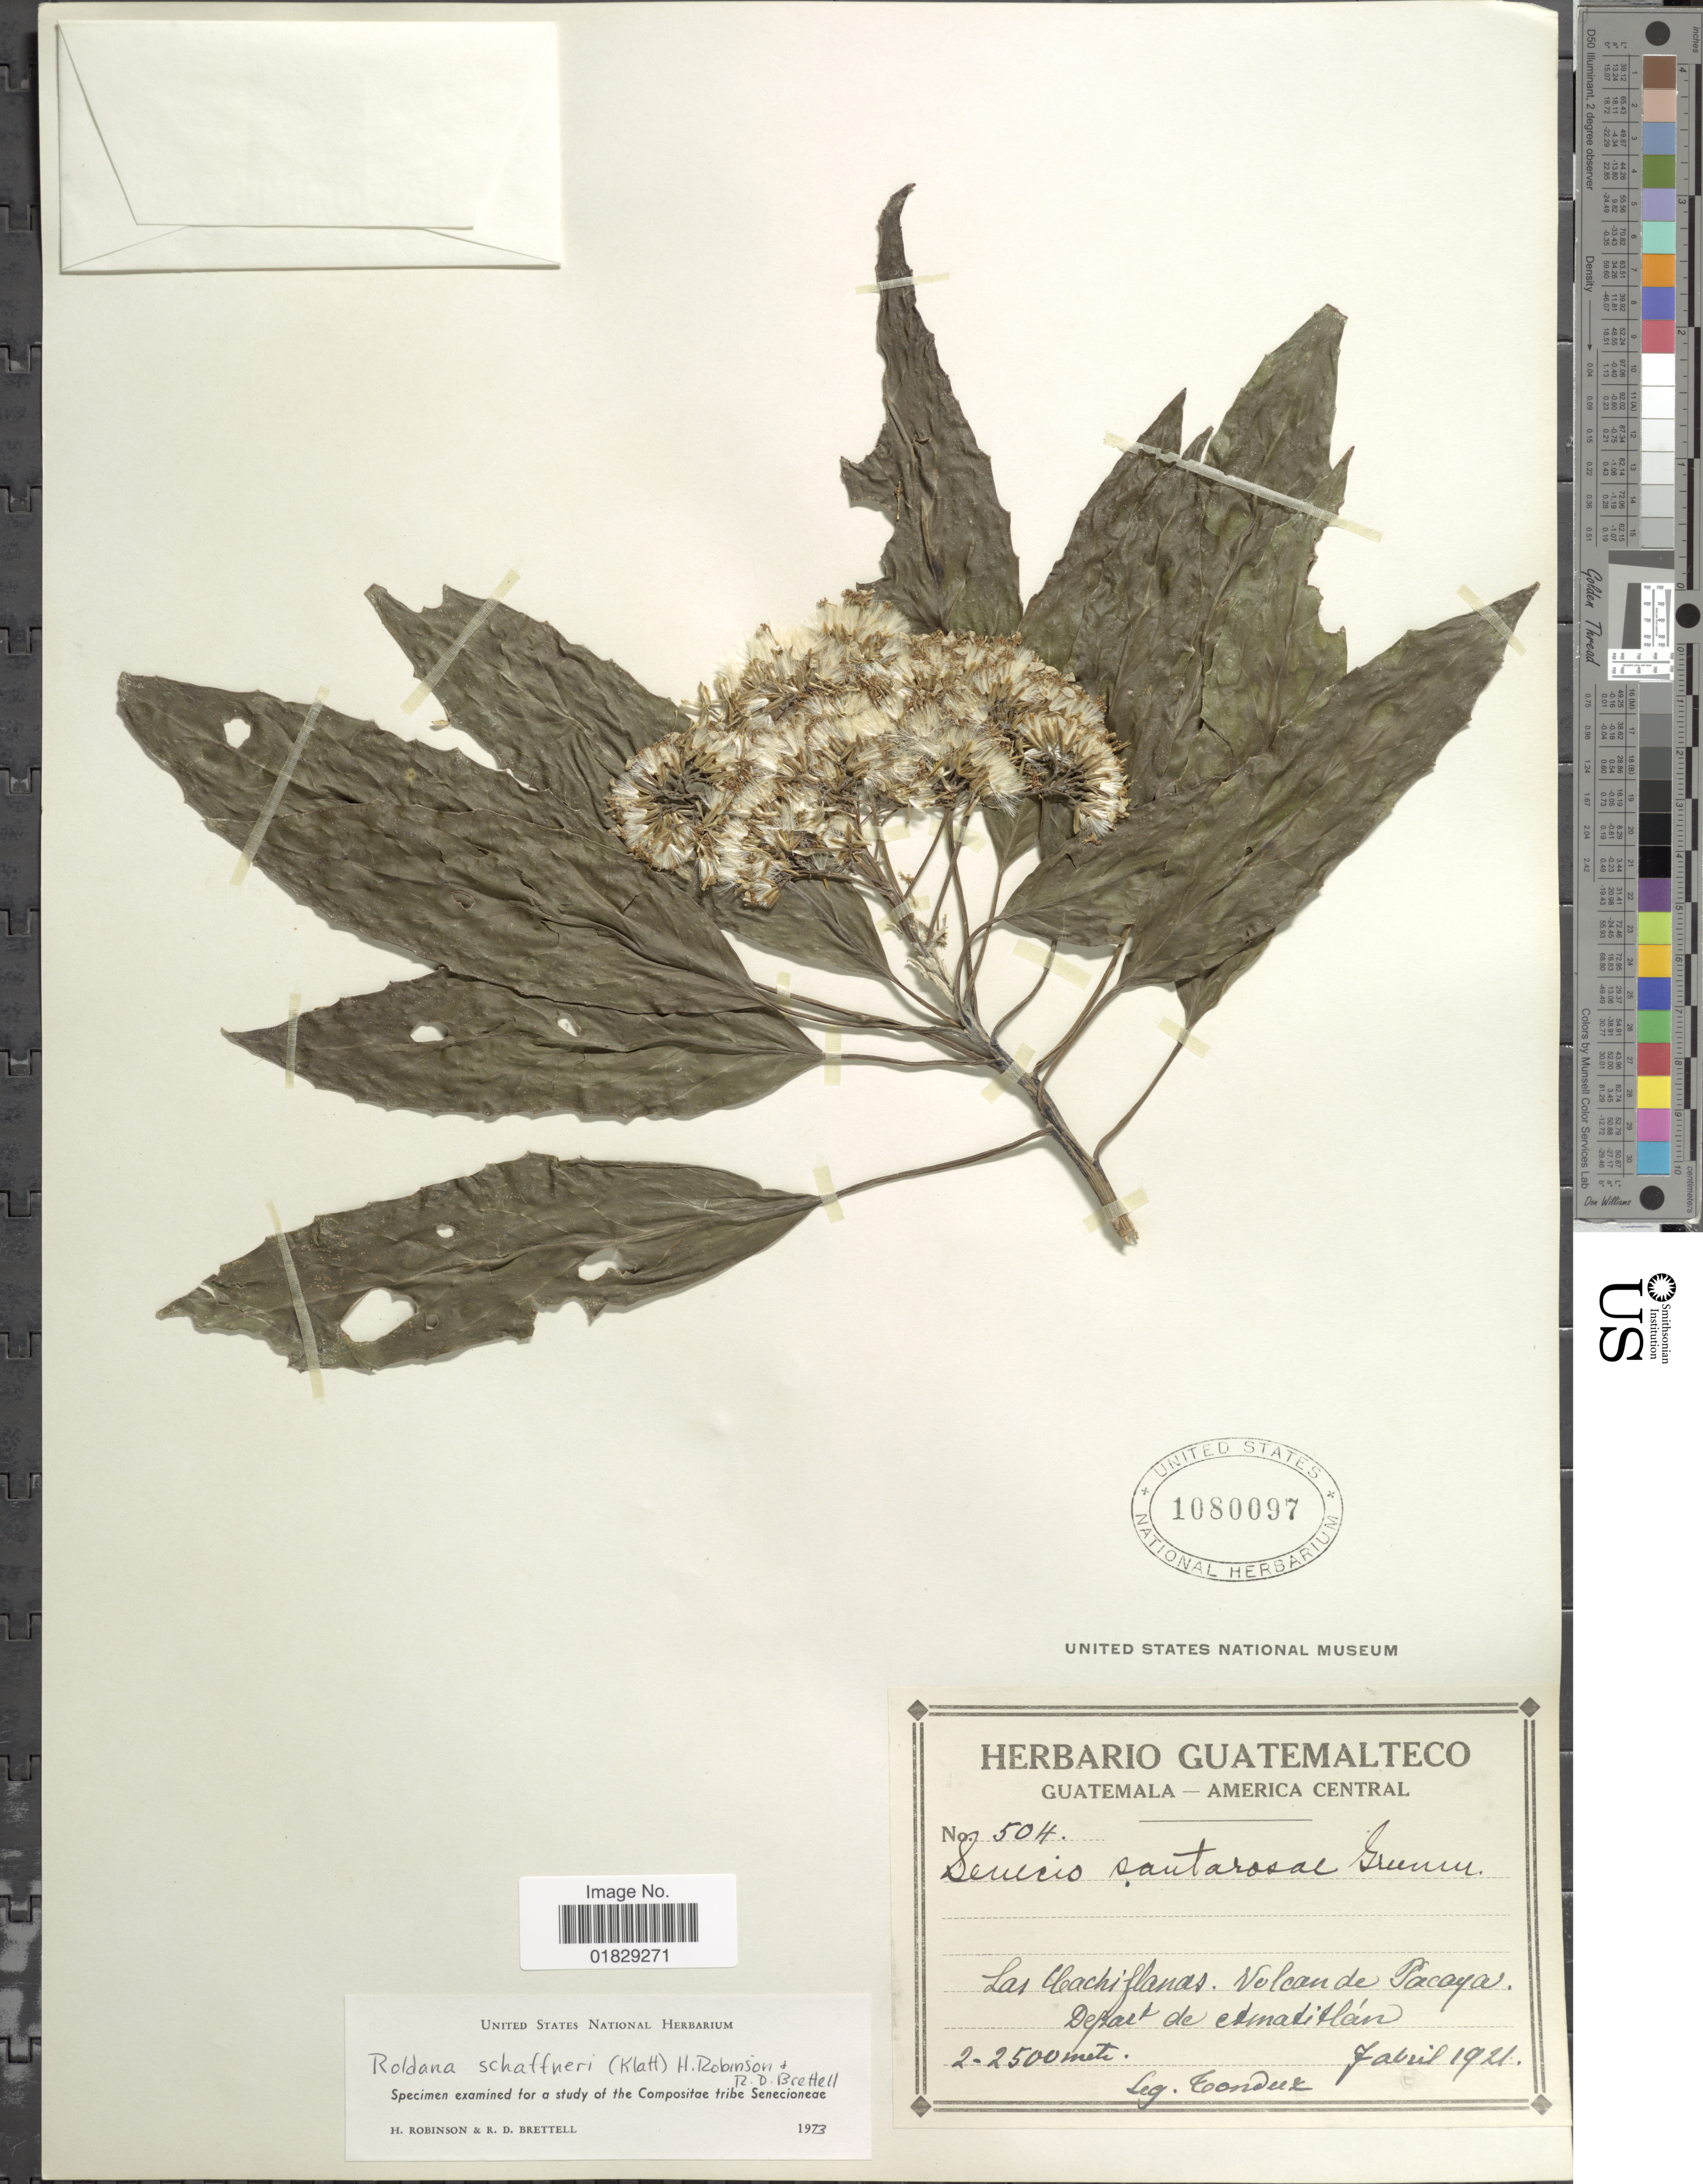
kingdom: Plantae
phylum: Tracheophyta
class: Magnoliopsida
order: Asterales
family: Asteraceae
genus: Roldana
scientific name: Roldana schaffneri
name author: (Sch. Bip. ex Klatt) H. Rob. & Brettell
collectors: A. Tonduz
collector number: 504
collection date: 1921-04-07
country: Guatemala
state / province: Guatemala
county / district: Amatitlan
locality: Las Cachiflanas. Volcan de Pacaya.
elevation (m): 2000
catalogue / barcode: US 1080097